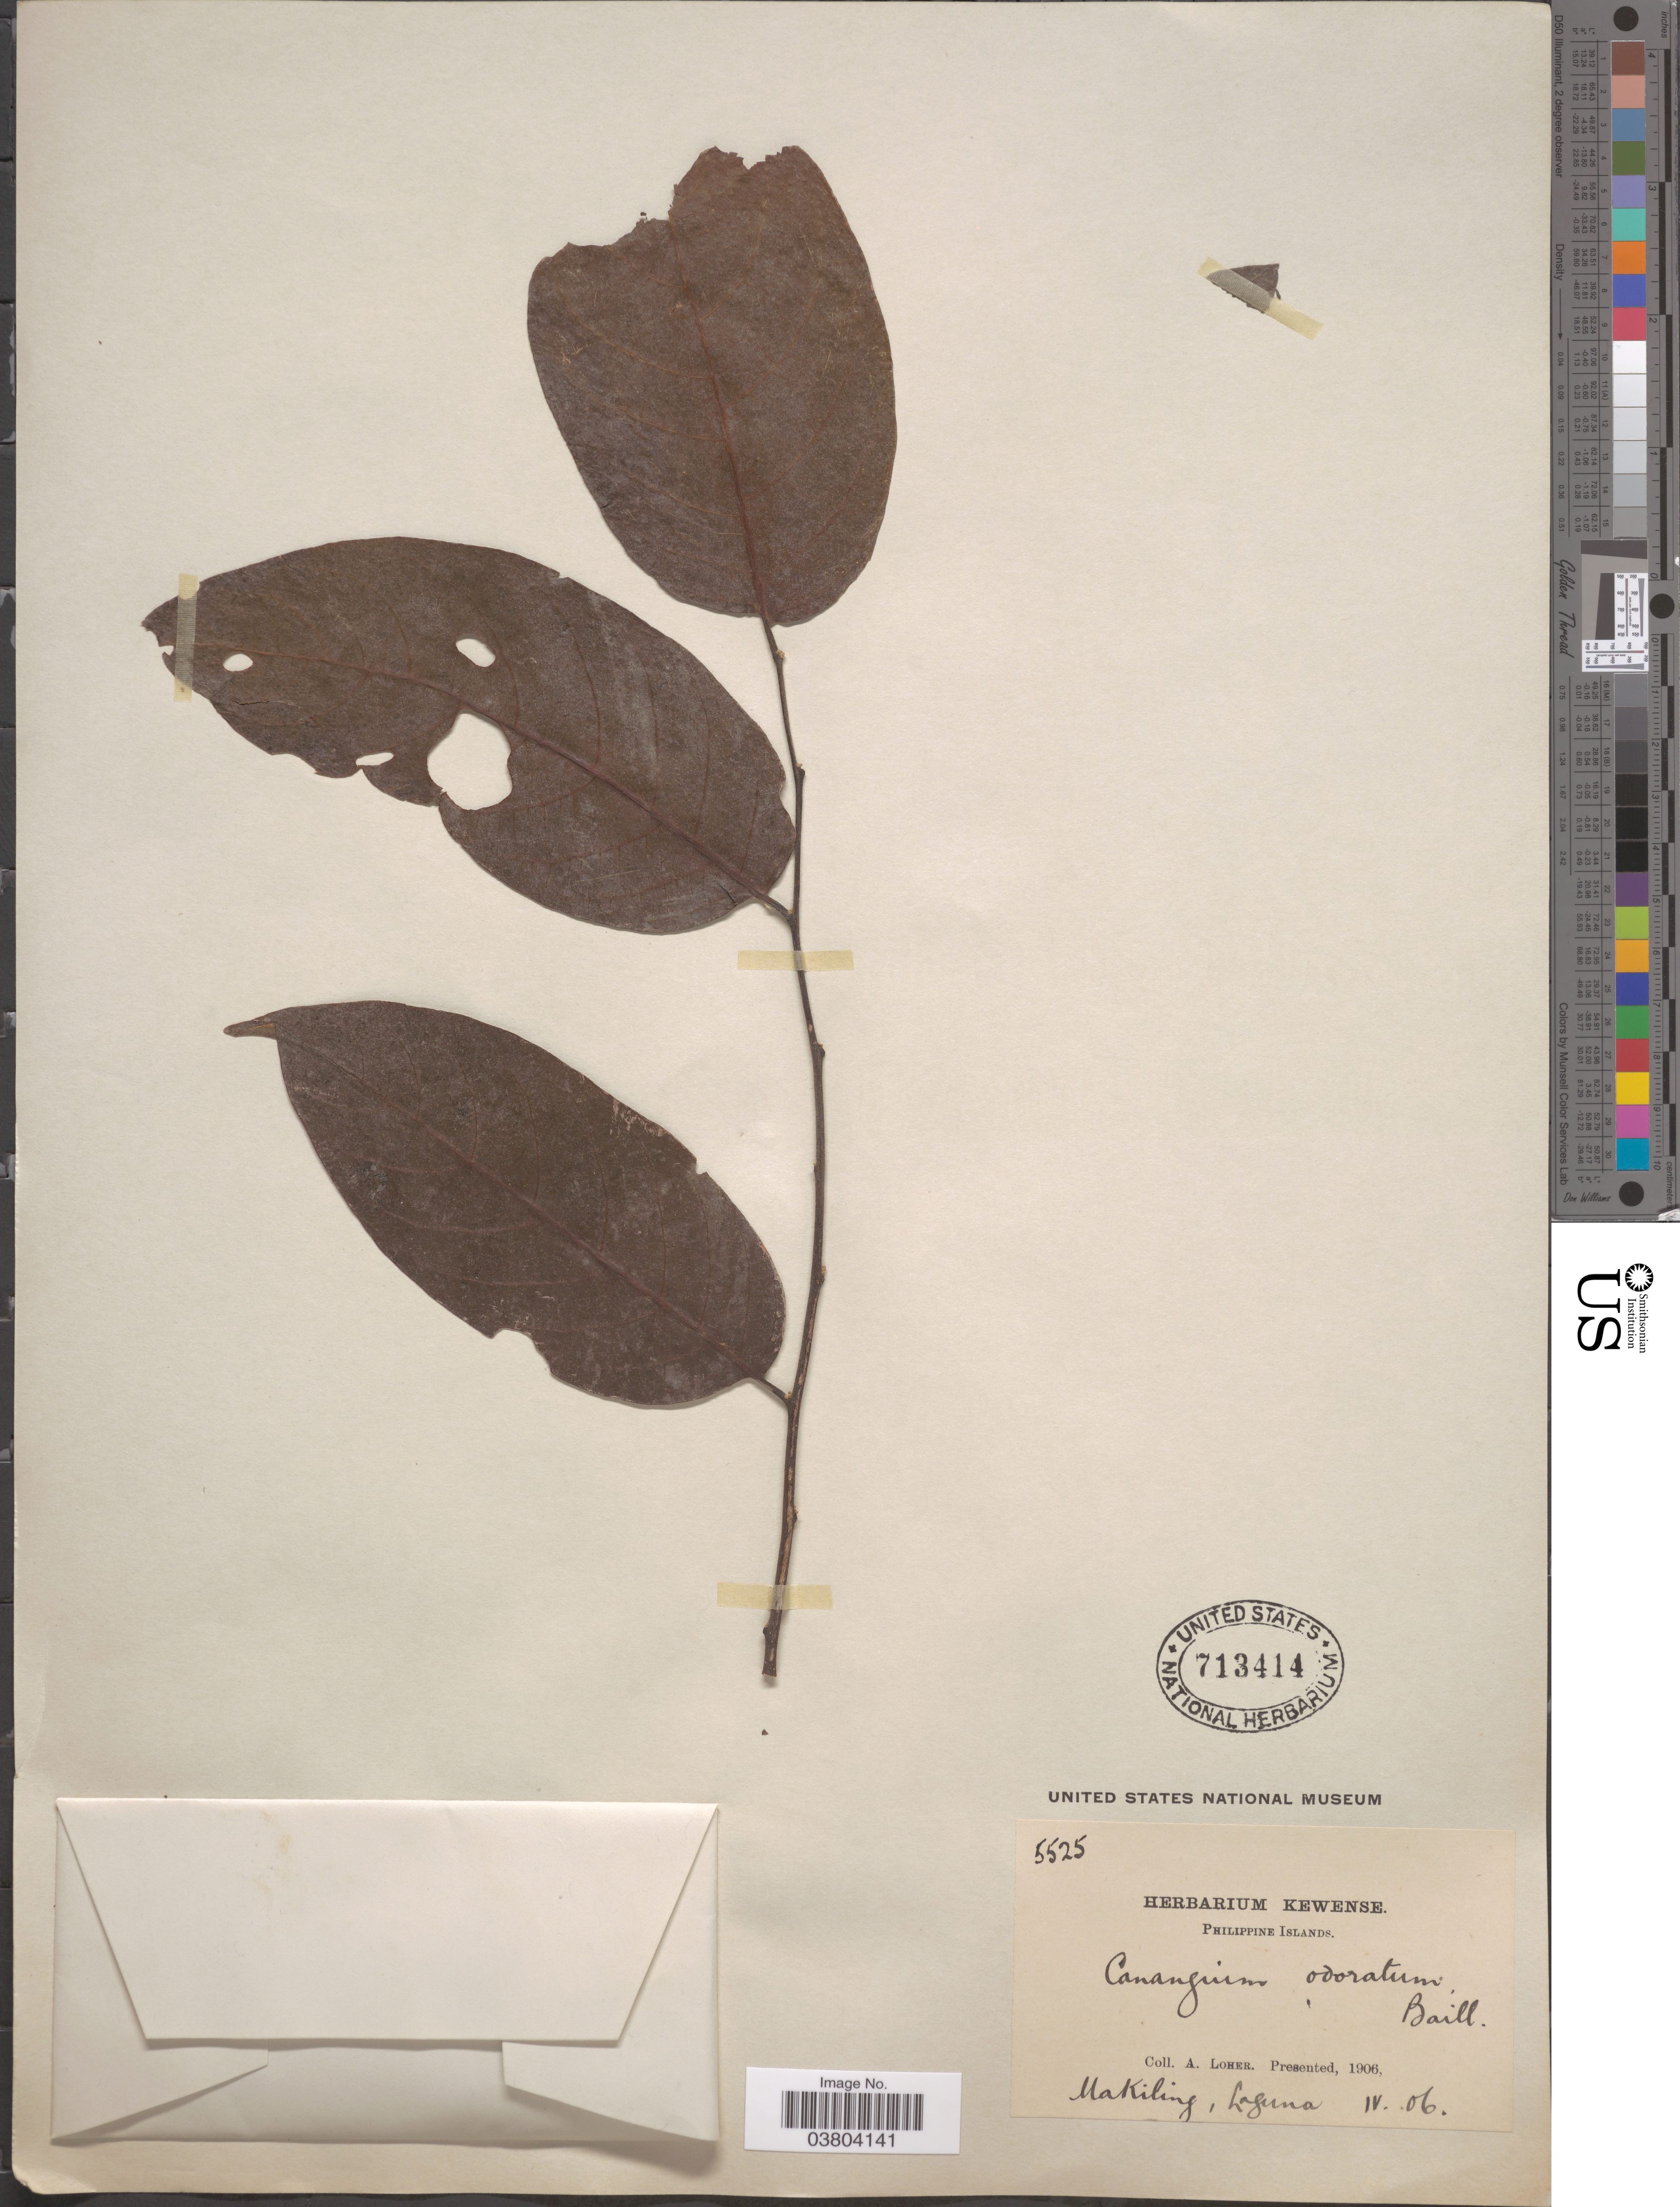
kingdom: Plantae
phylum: Tracheophyta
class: Magnoliopsida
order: Magnoliales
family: Annonaceae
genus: Cananga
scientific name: Cananga odorata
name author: (Lam.) Hook. f. & Thomson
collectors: A. Loher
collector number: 5525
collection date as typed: Transcribed d/m/y: /4/6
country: Philippines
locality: Philippine Islands. Makiling, Laguna.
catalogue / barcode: US 713414